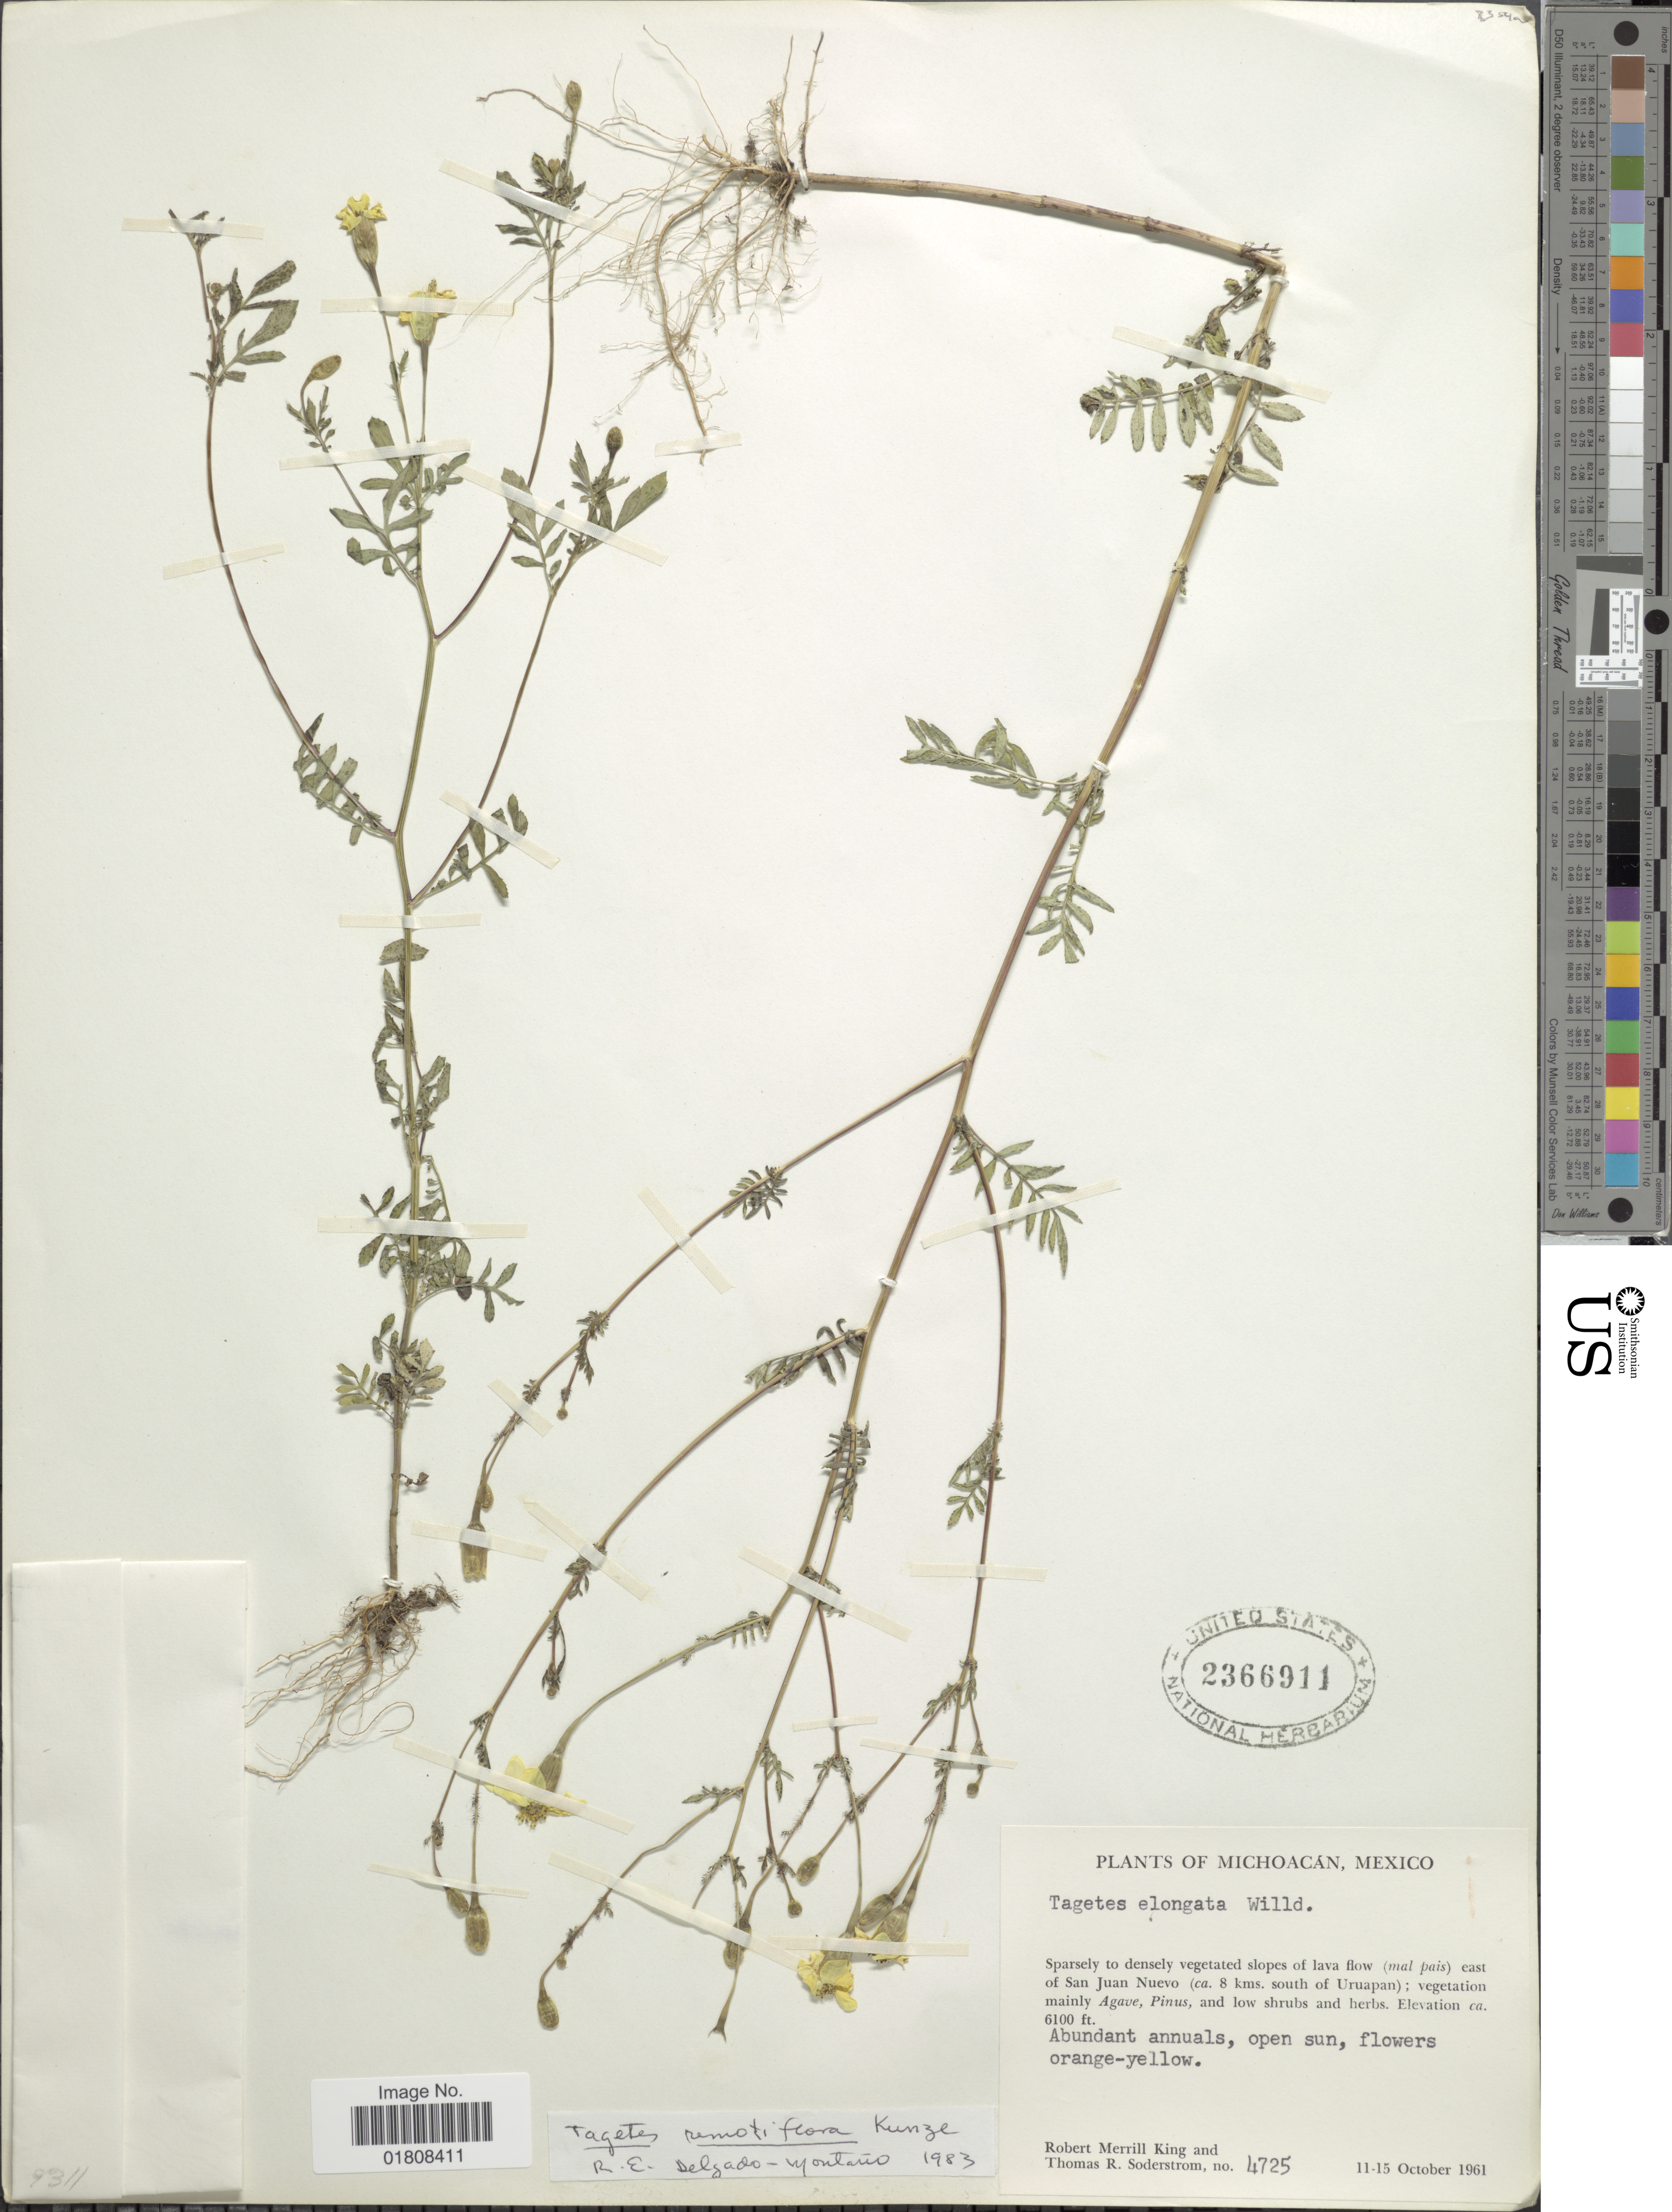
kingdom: Plantae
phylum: Tracheophyta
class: Magnoliopsida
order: Asterales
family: Asteraceae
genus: Tagetes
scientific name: Tagetes remotiflora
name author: Kunze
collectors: R. M. King & T. R. Soderstrom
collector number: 4725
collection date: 1961-10-11/1961-10-15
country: Mexico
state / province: Michoacán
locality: East of San Juan Nuevo (ca 8 kms south of Uruapan)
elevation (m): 1859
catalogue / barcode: US 2366911